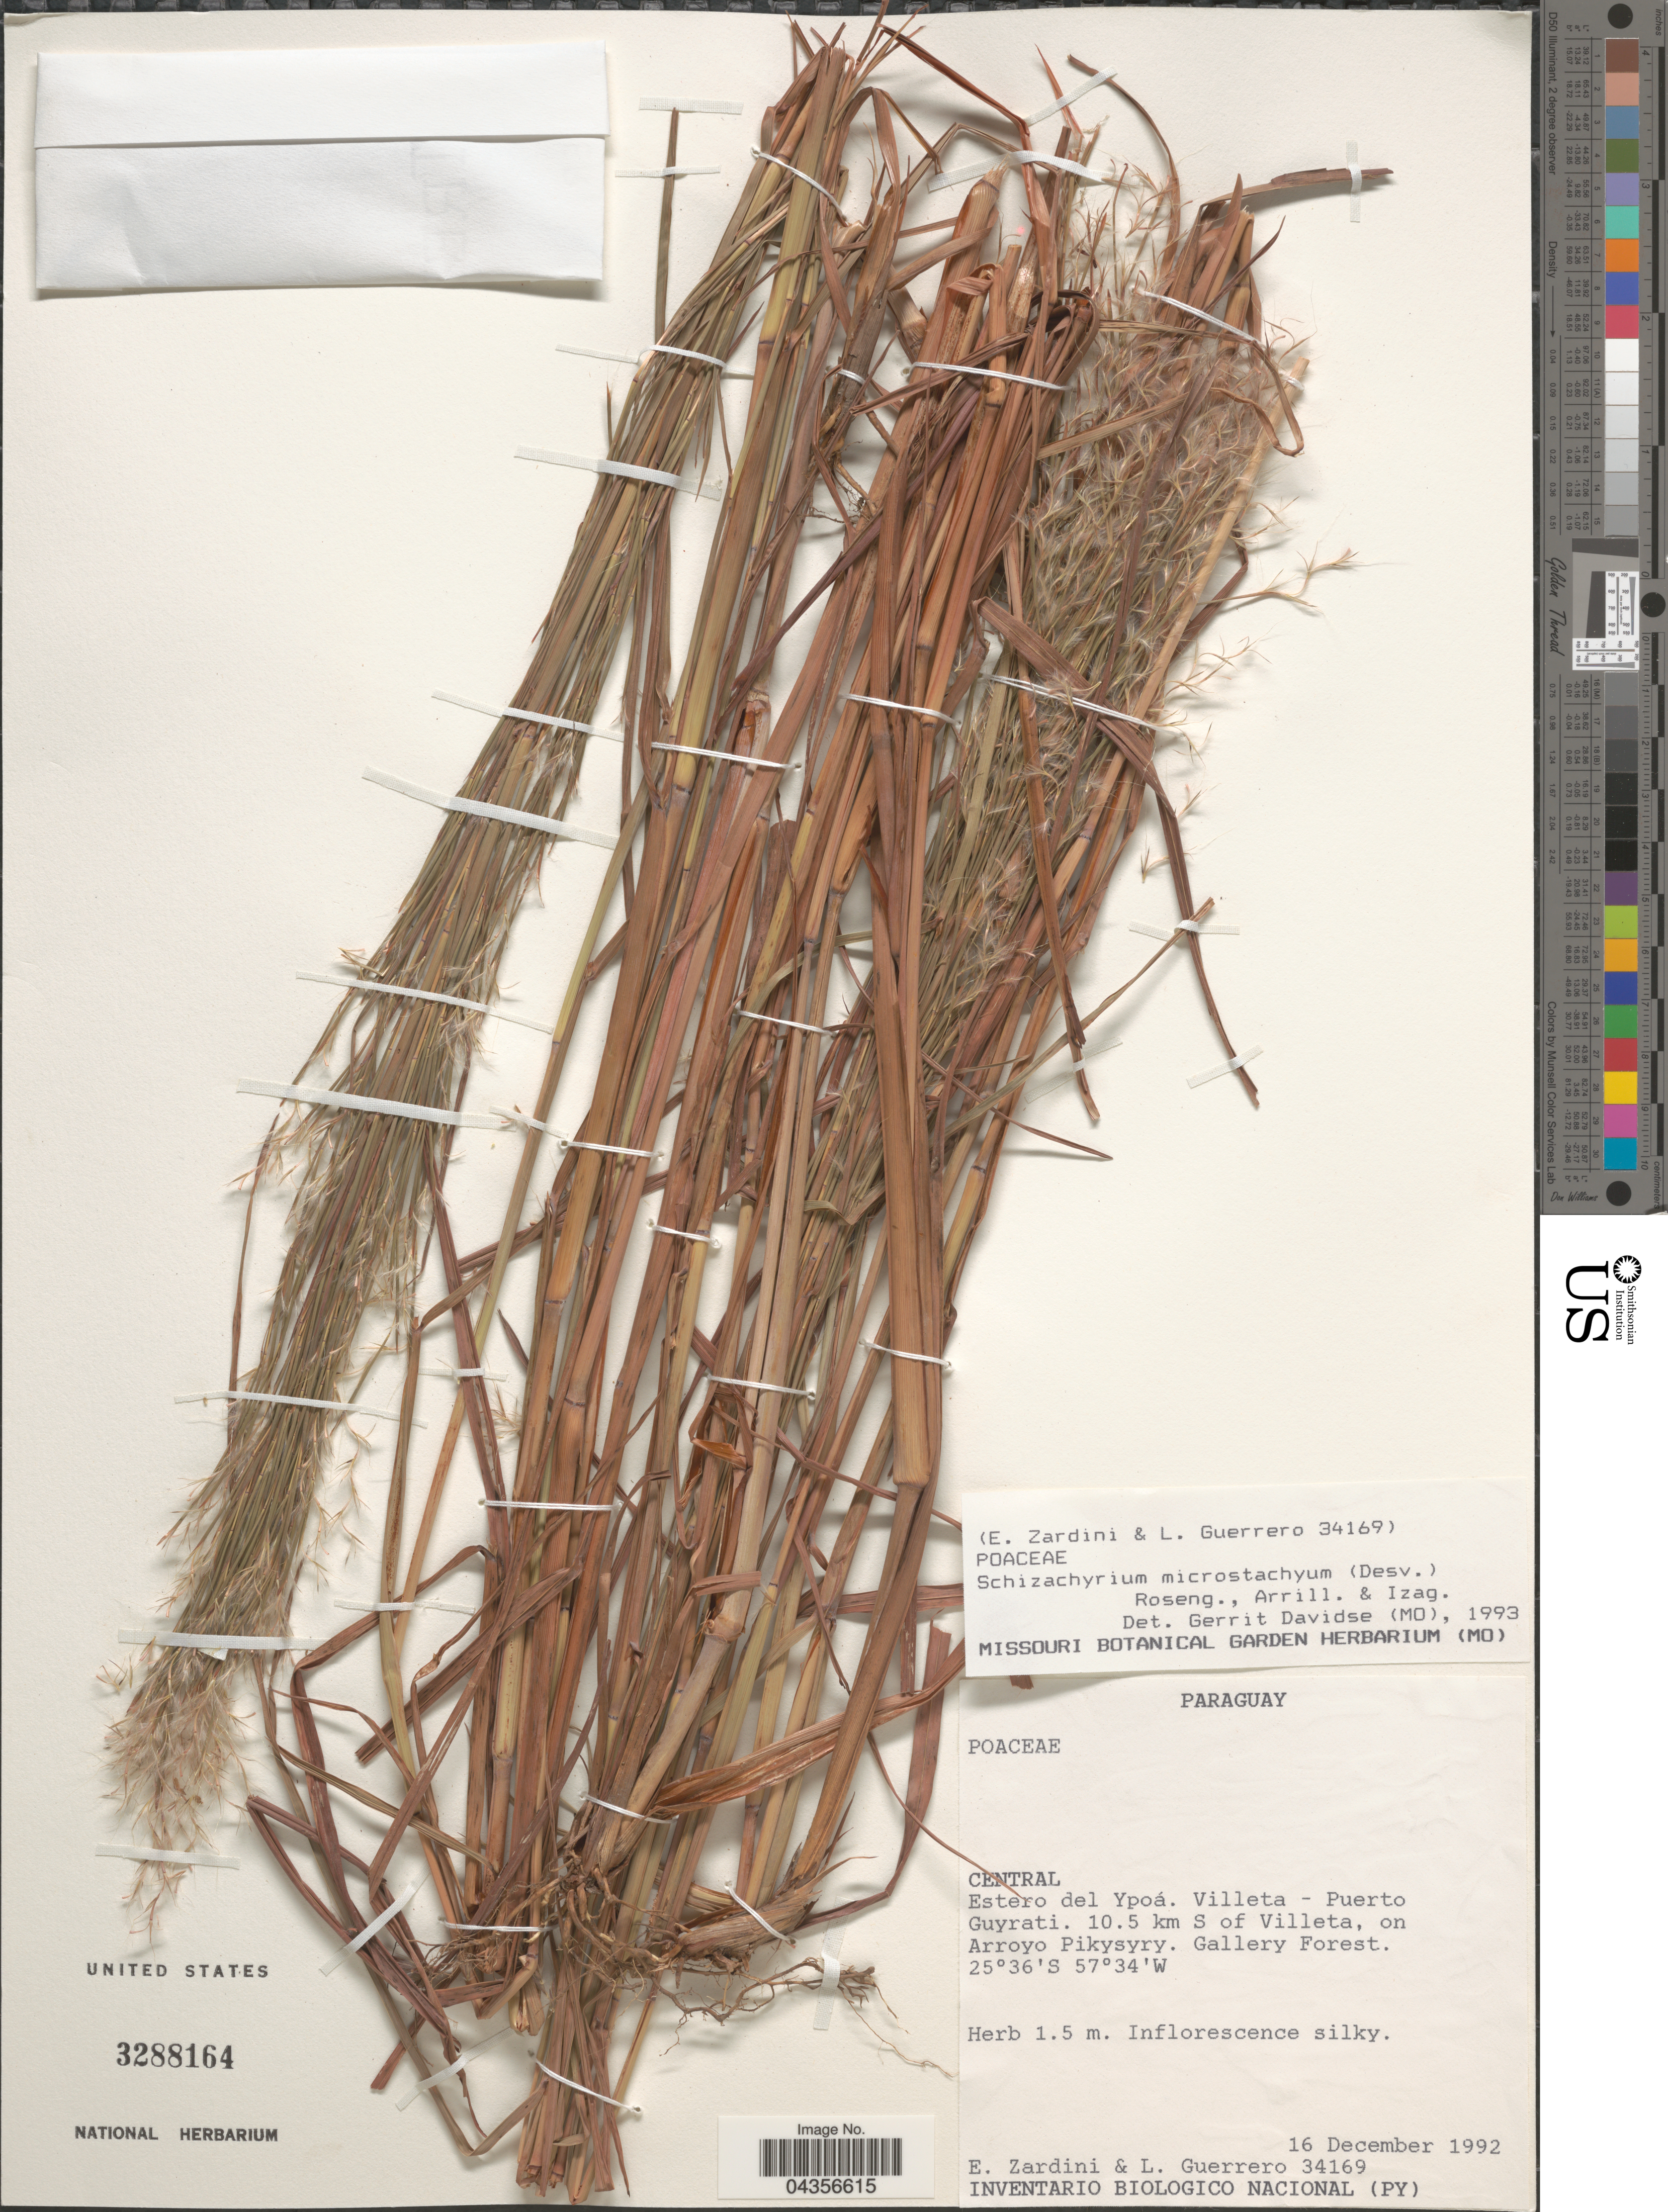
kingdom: Plantae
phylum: Tracheophyta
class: Liliopsida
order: Poales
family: Poaceae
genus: Schizachyrium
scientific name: Schizachyrium microstachyum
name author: (Desv. ex Ham.) Roseng. et al.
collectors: E. Zardini & L. Guerrero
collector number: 34169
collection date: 1992-12-16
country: Paraguay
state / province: Central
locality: Estero del Ypoá. Villeta - Puerto Guyrati. 10.5 km S of Villeta, on Arroyo Pikysyry.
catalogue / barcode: US 3288164